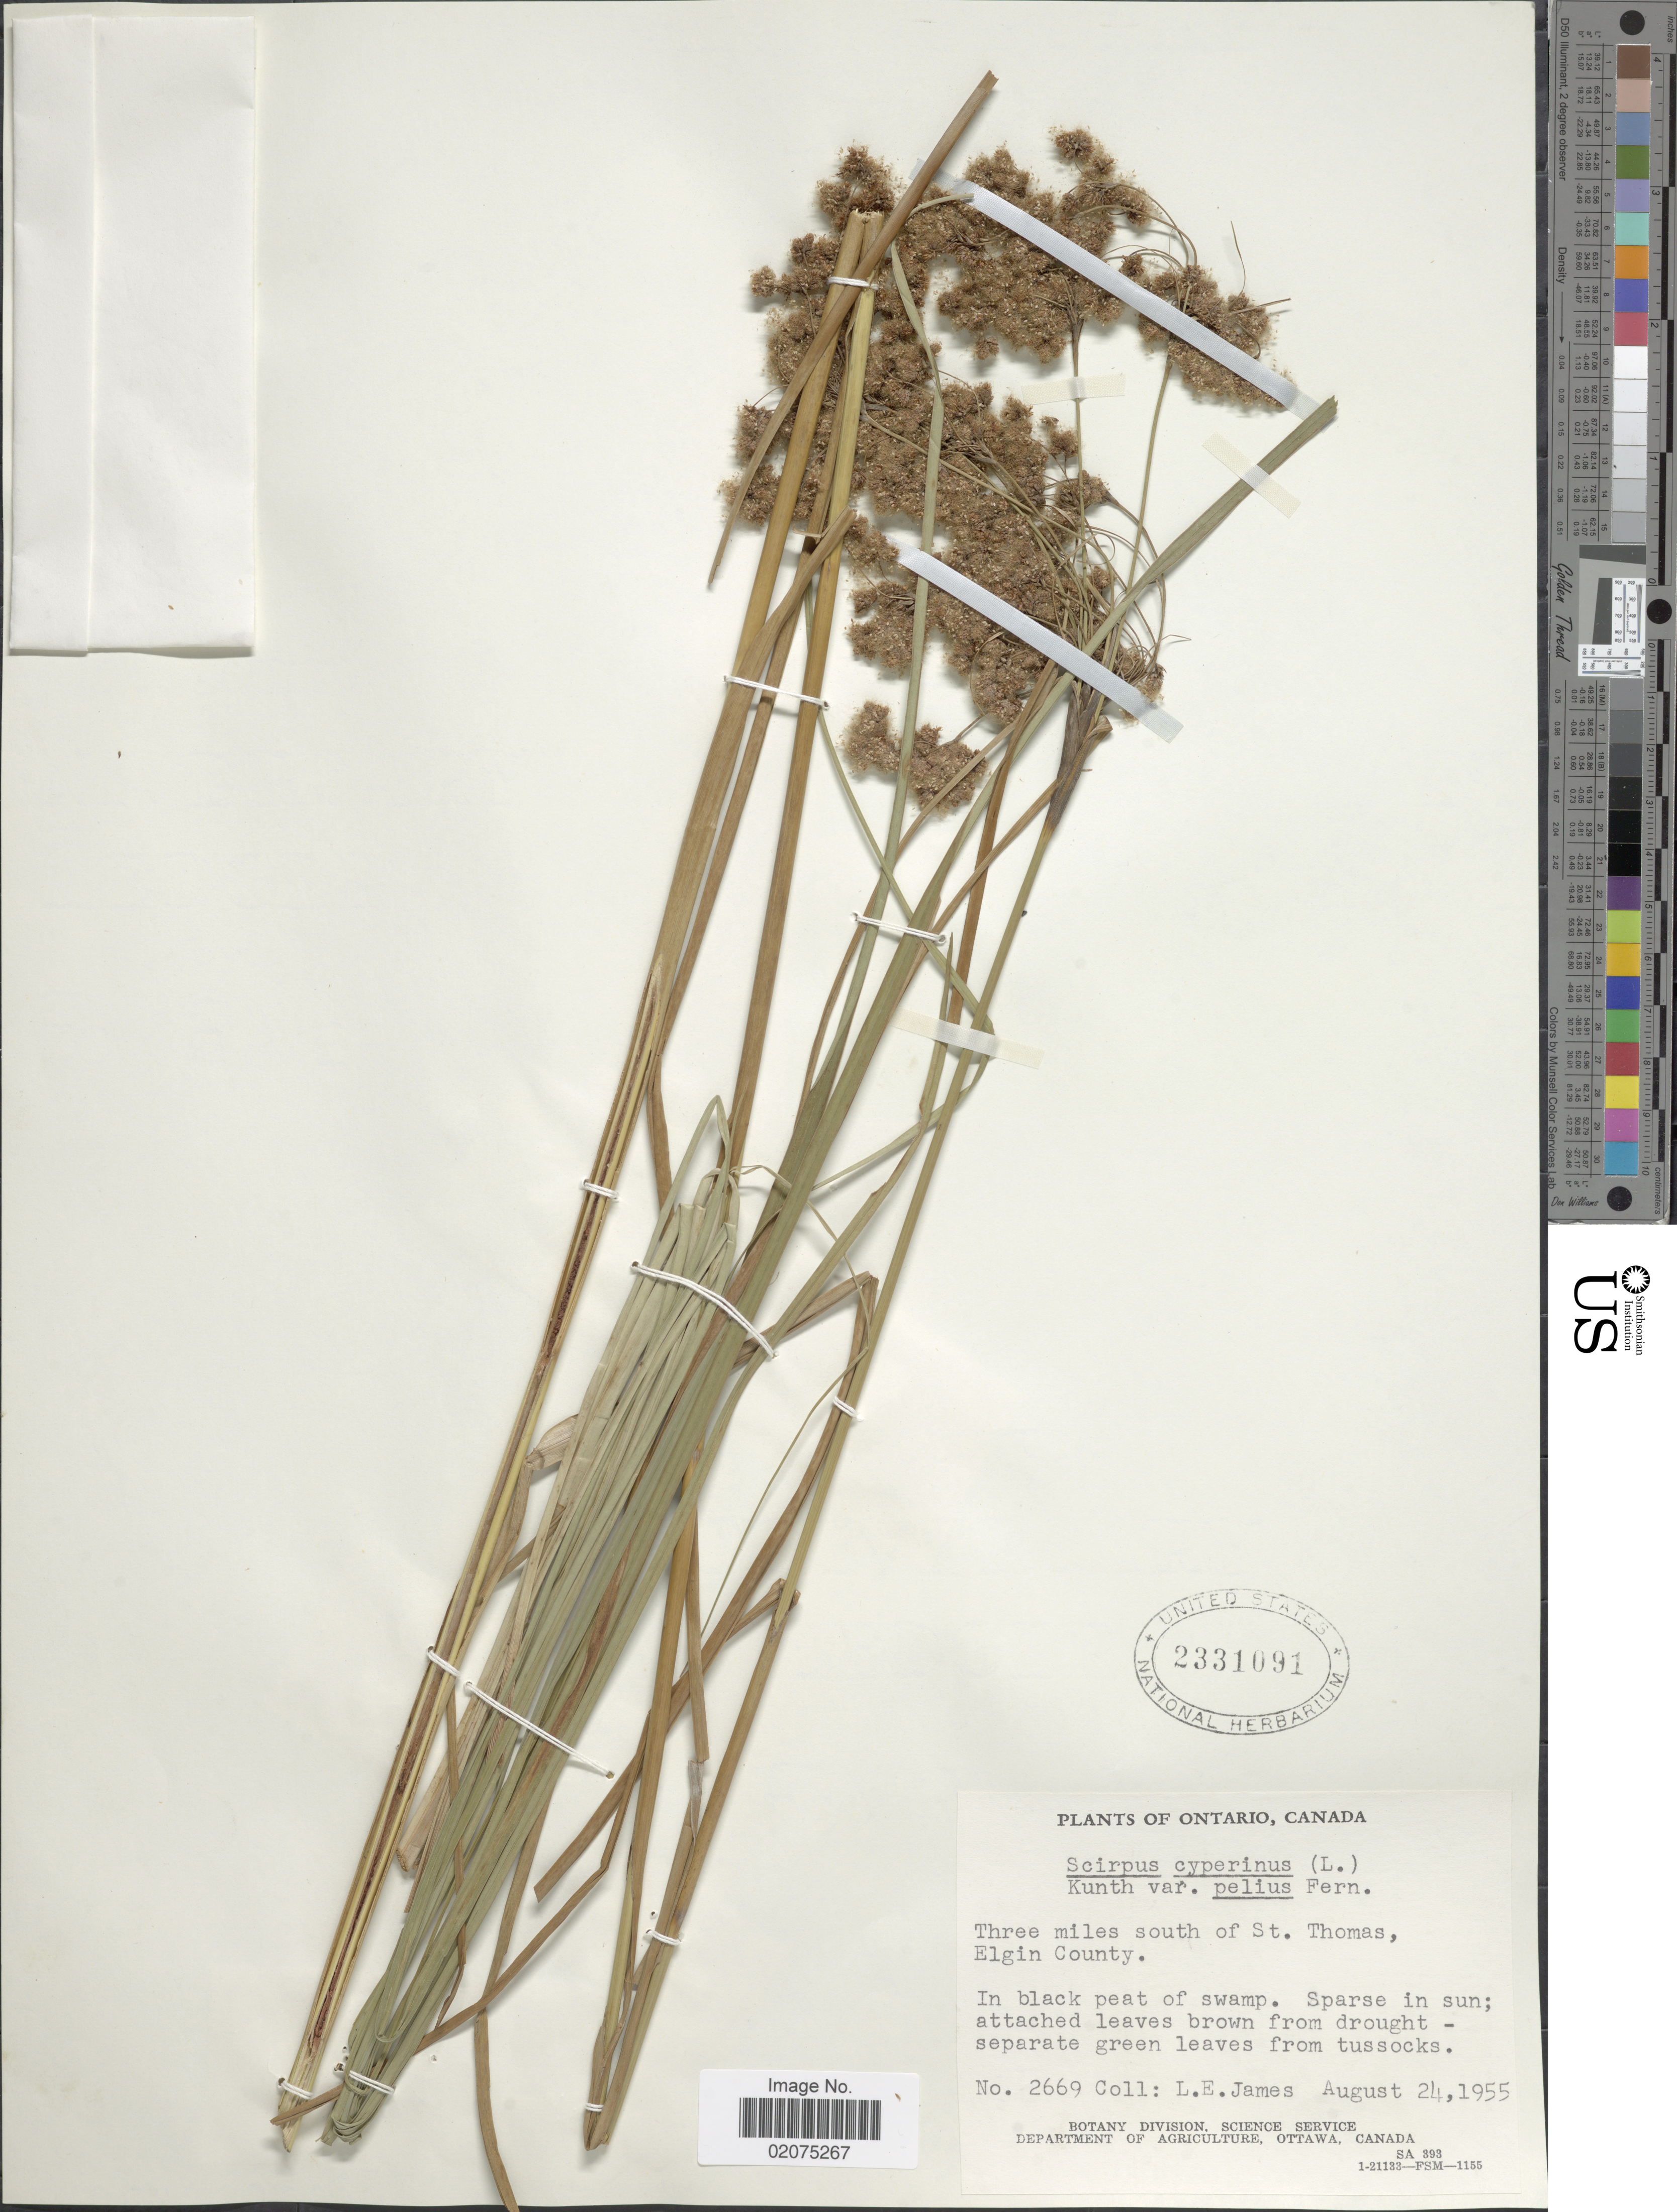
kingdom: Plantae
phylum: Tracheophyta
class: Liliopsida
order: Poales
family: Cyperaceae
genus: Scirpus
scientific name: Scirpus cyperinus var. pelius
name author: Fernald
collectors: L. E. James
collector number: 2669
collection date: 1955-08-24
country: Canada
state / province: Ontario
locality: Three miles south of St. Thomas, Elgin County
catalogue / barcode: US 2331091